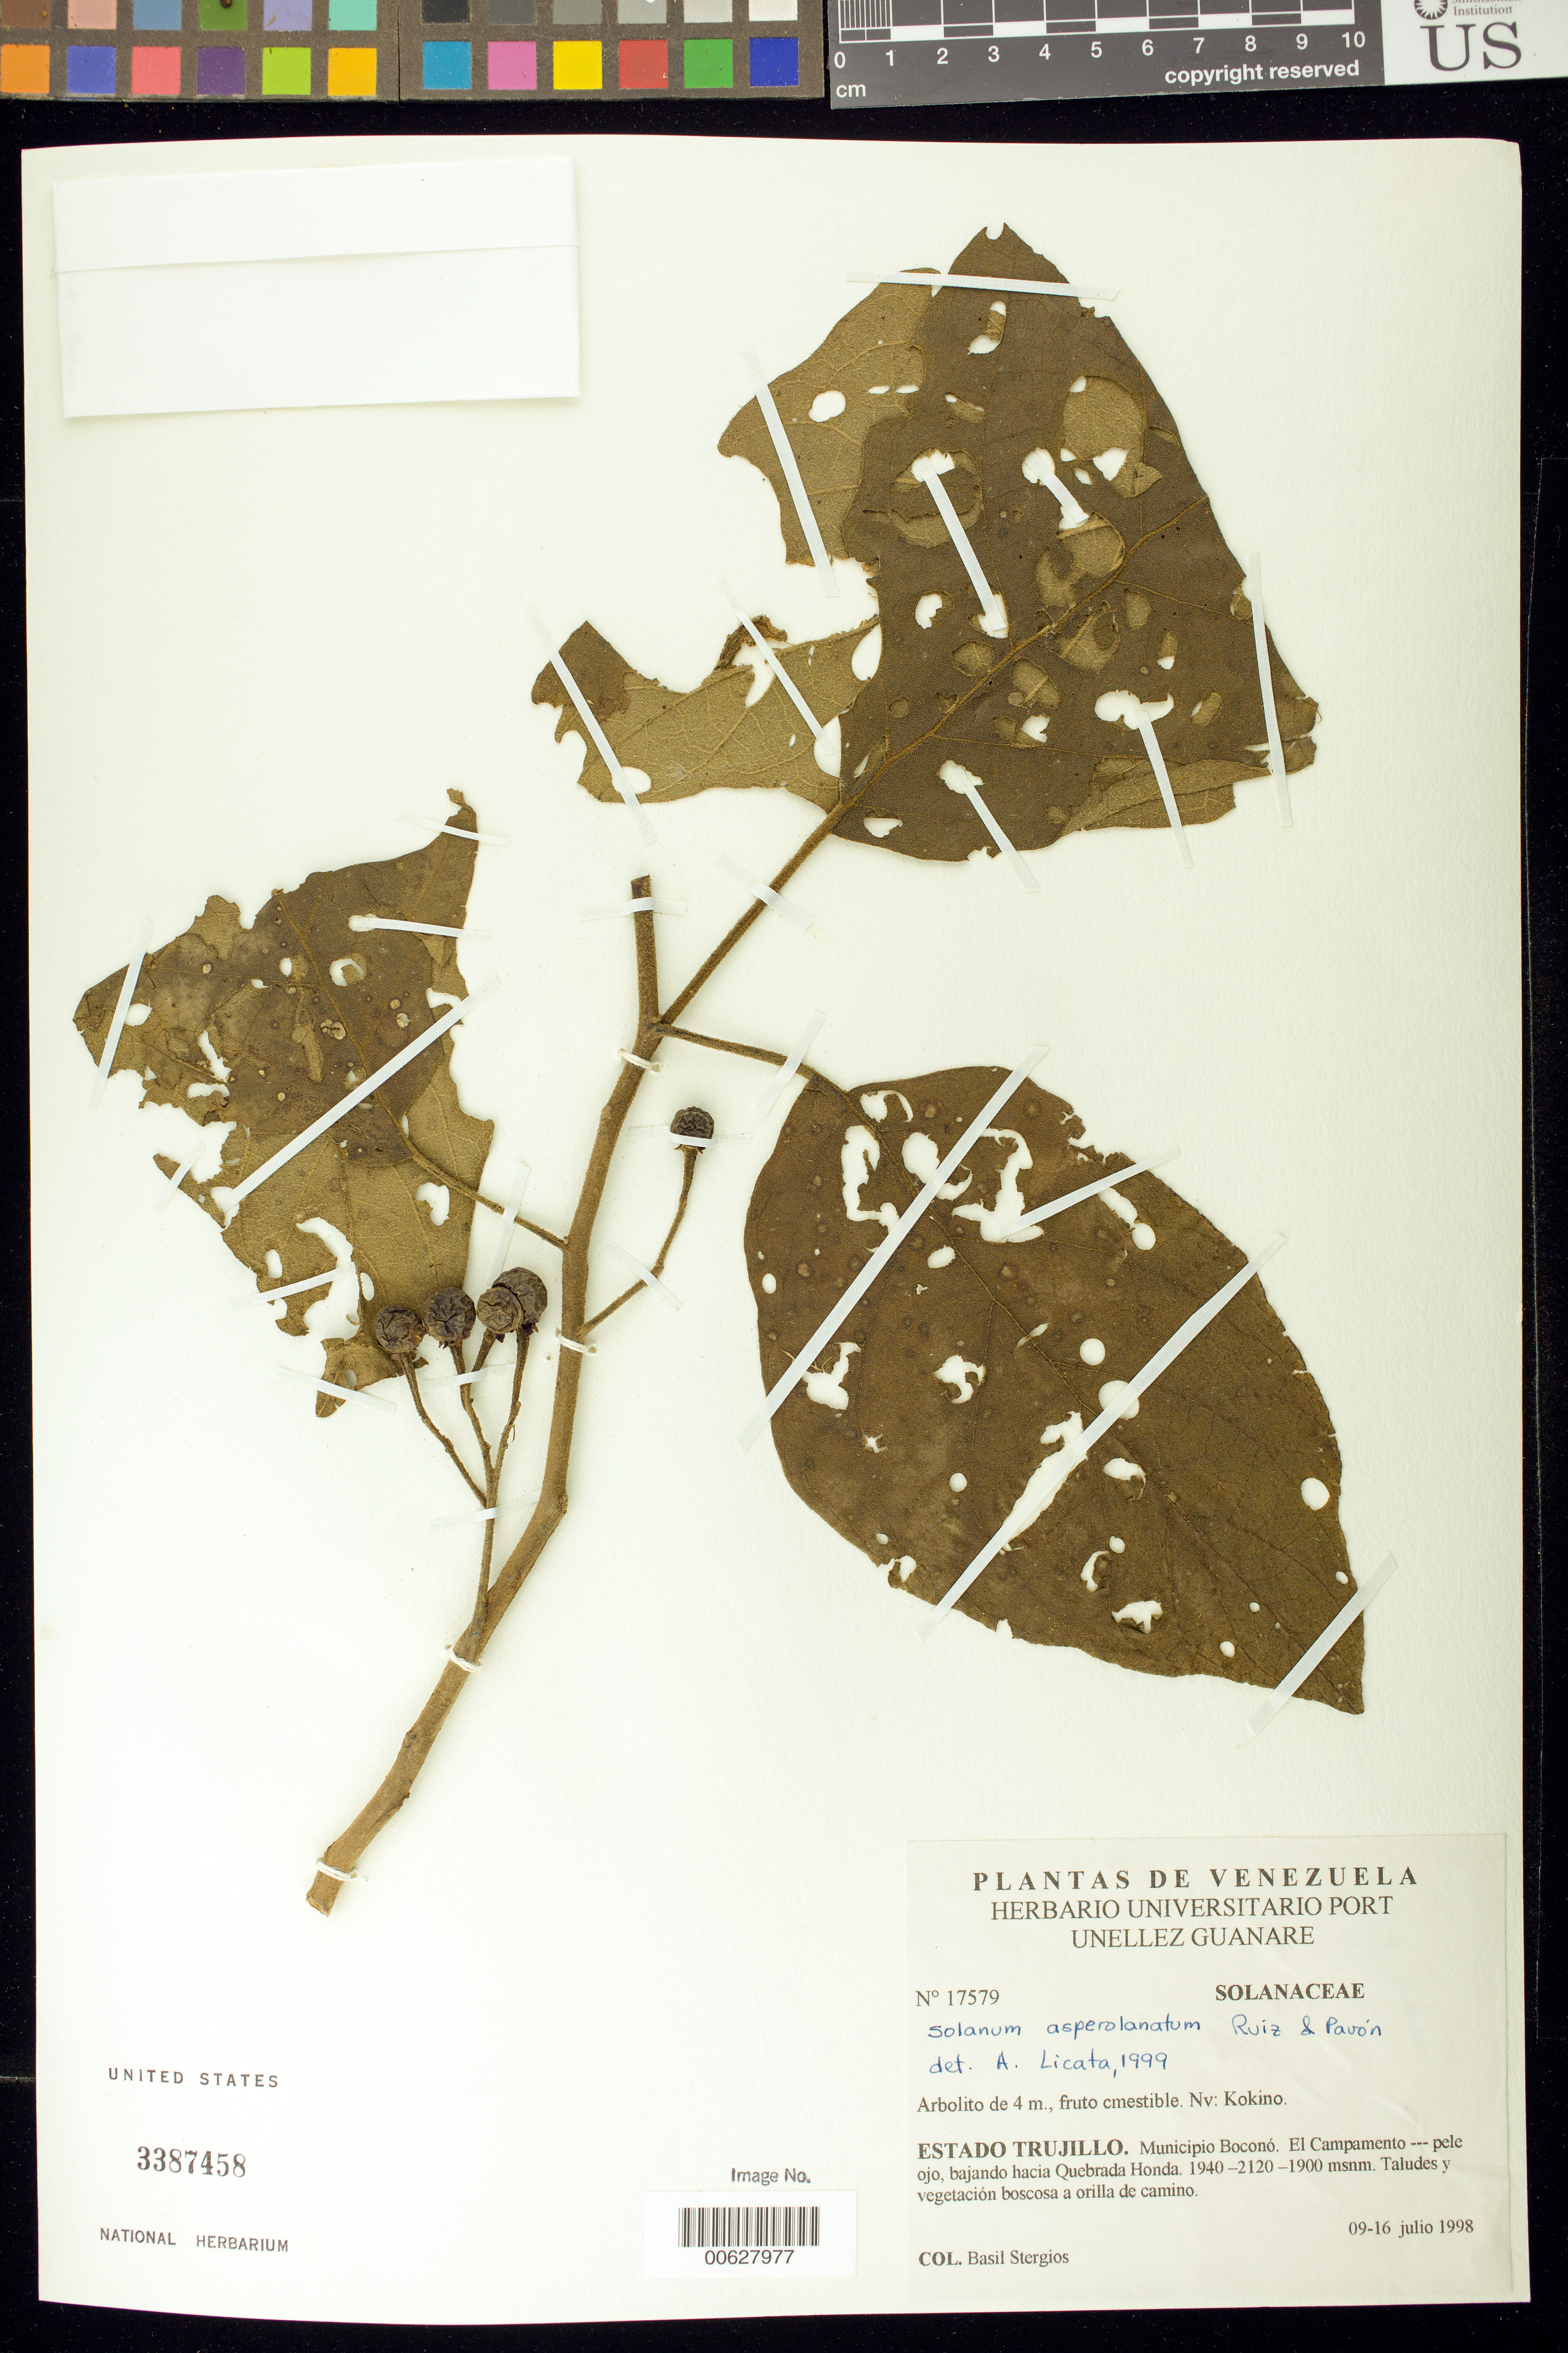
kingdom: Plantae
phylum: Tracheophyta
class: Magnoliopsida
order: Solanales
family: Solanaceae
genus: Solanum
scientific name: Solanum asperolanatum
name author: Ruiz & Pav.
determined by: Licata, A., (PORT), Univ. Nac. Exp. de los Llanos Ezequiel Zamora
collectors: B. G. Stergios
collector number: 17579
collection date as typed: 09 Jul 1998 to 16 Jul 1998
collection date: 1998-07-09/1998-07-16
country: Venezuela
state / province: Trujillo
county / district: Boconó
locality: Parque Nacional Guaramacal, El campamento-pele ojo, bajando hacia Quebrada Honda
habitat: Taludes y vegetación boscosa a orilla de camino.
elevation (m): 1900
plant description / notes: Common name: Kokino; PORT, US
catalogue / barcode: US 3387458